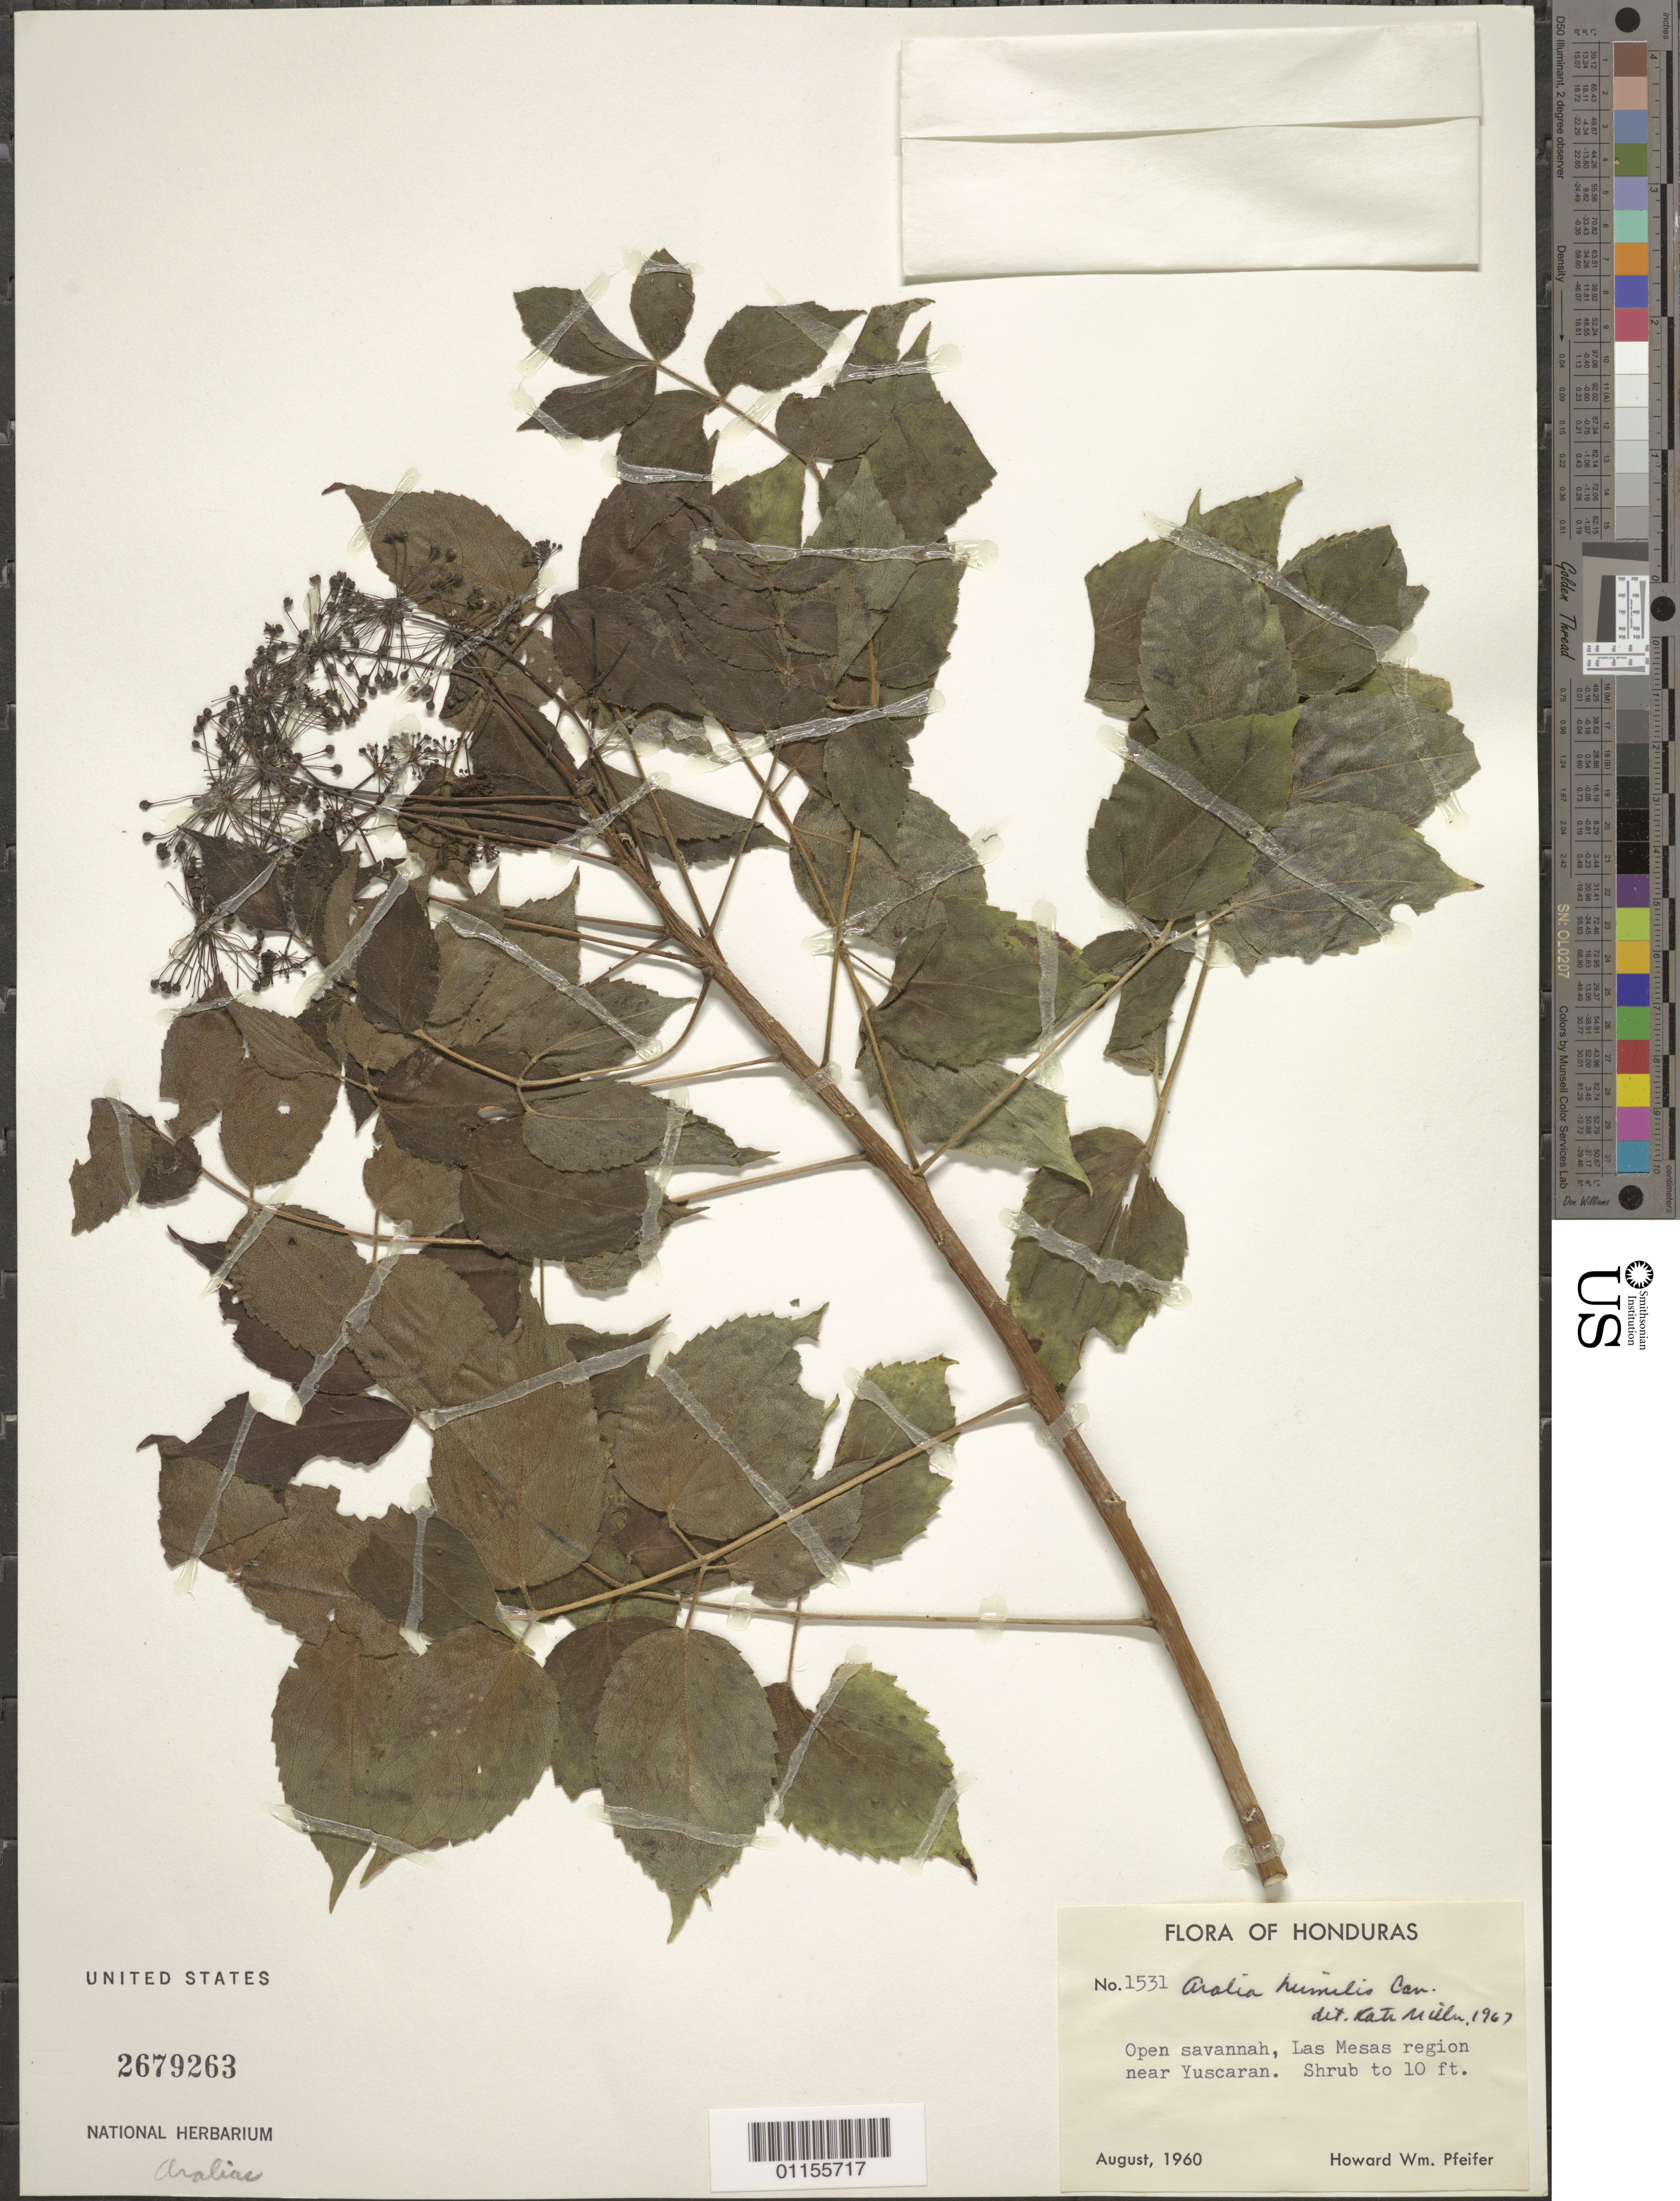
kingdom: Plantae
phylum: Tracheophyta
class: Magnoliopsida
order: Apiales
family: Araliaceae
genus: Aralia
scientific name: Aralia humilis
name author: Cav.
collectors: H. W. Pfeifer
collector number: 1531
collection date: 1960-08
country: Honduras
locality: Las Mesas region near Yuscaran.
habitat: Open savannah. Shrub.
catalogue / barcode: US 2679263